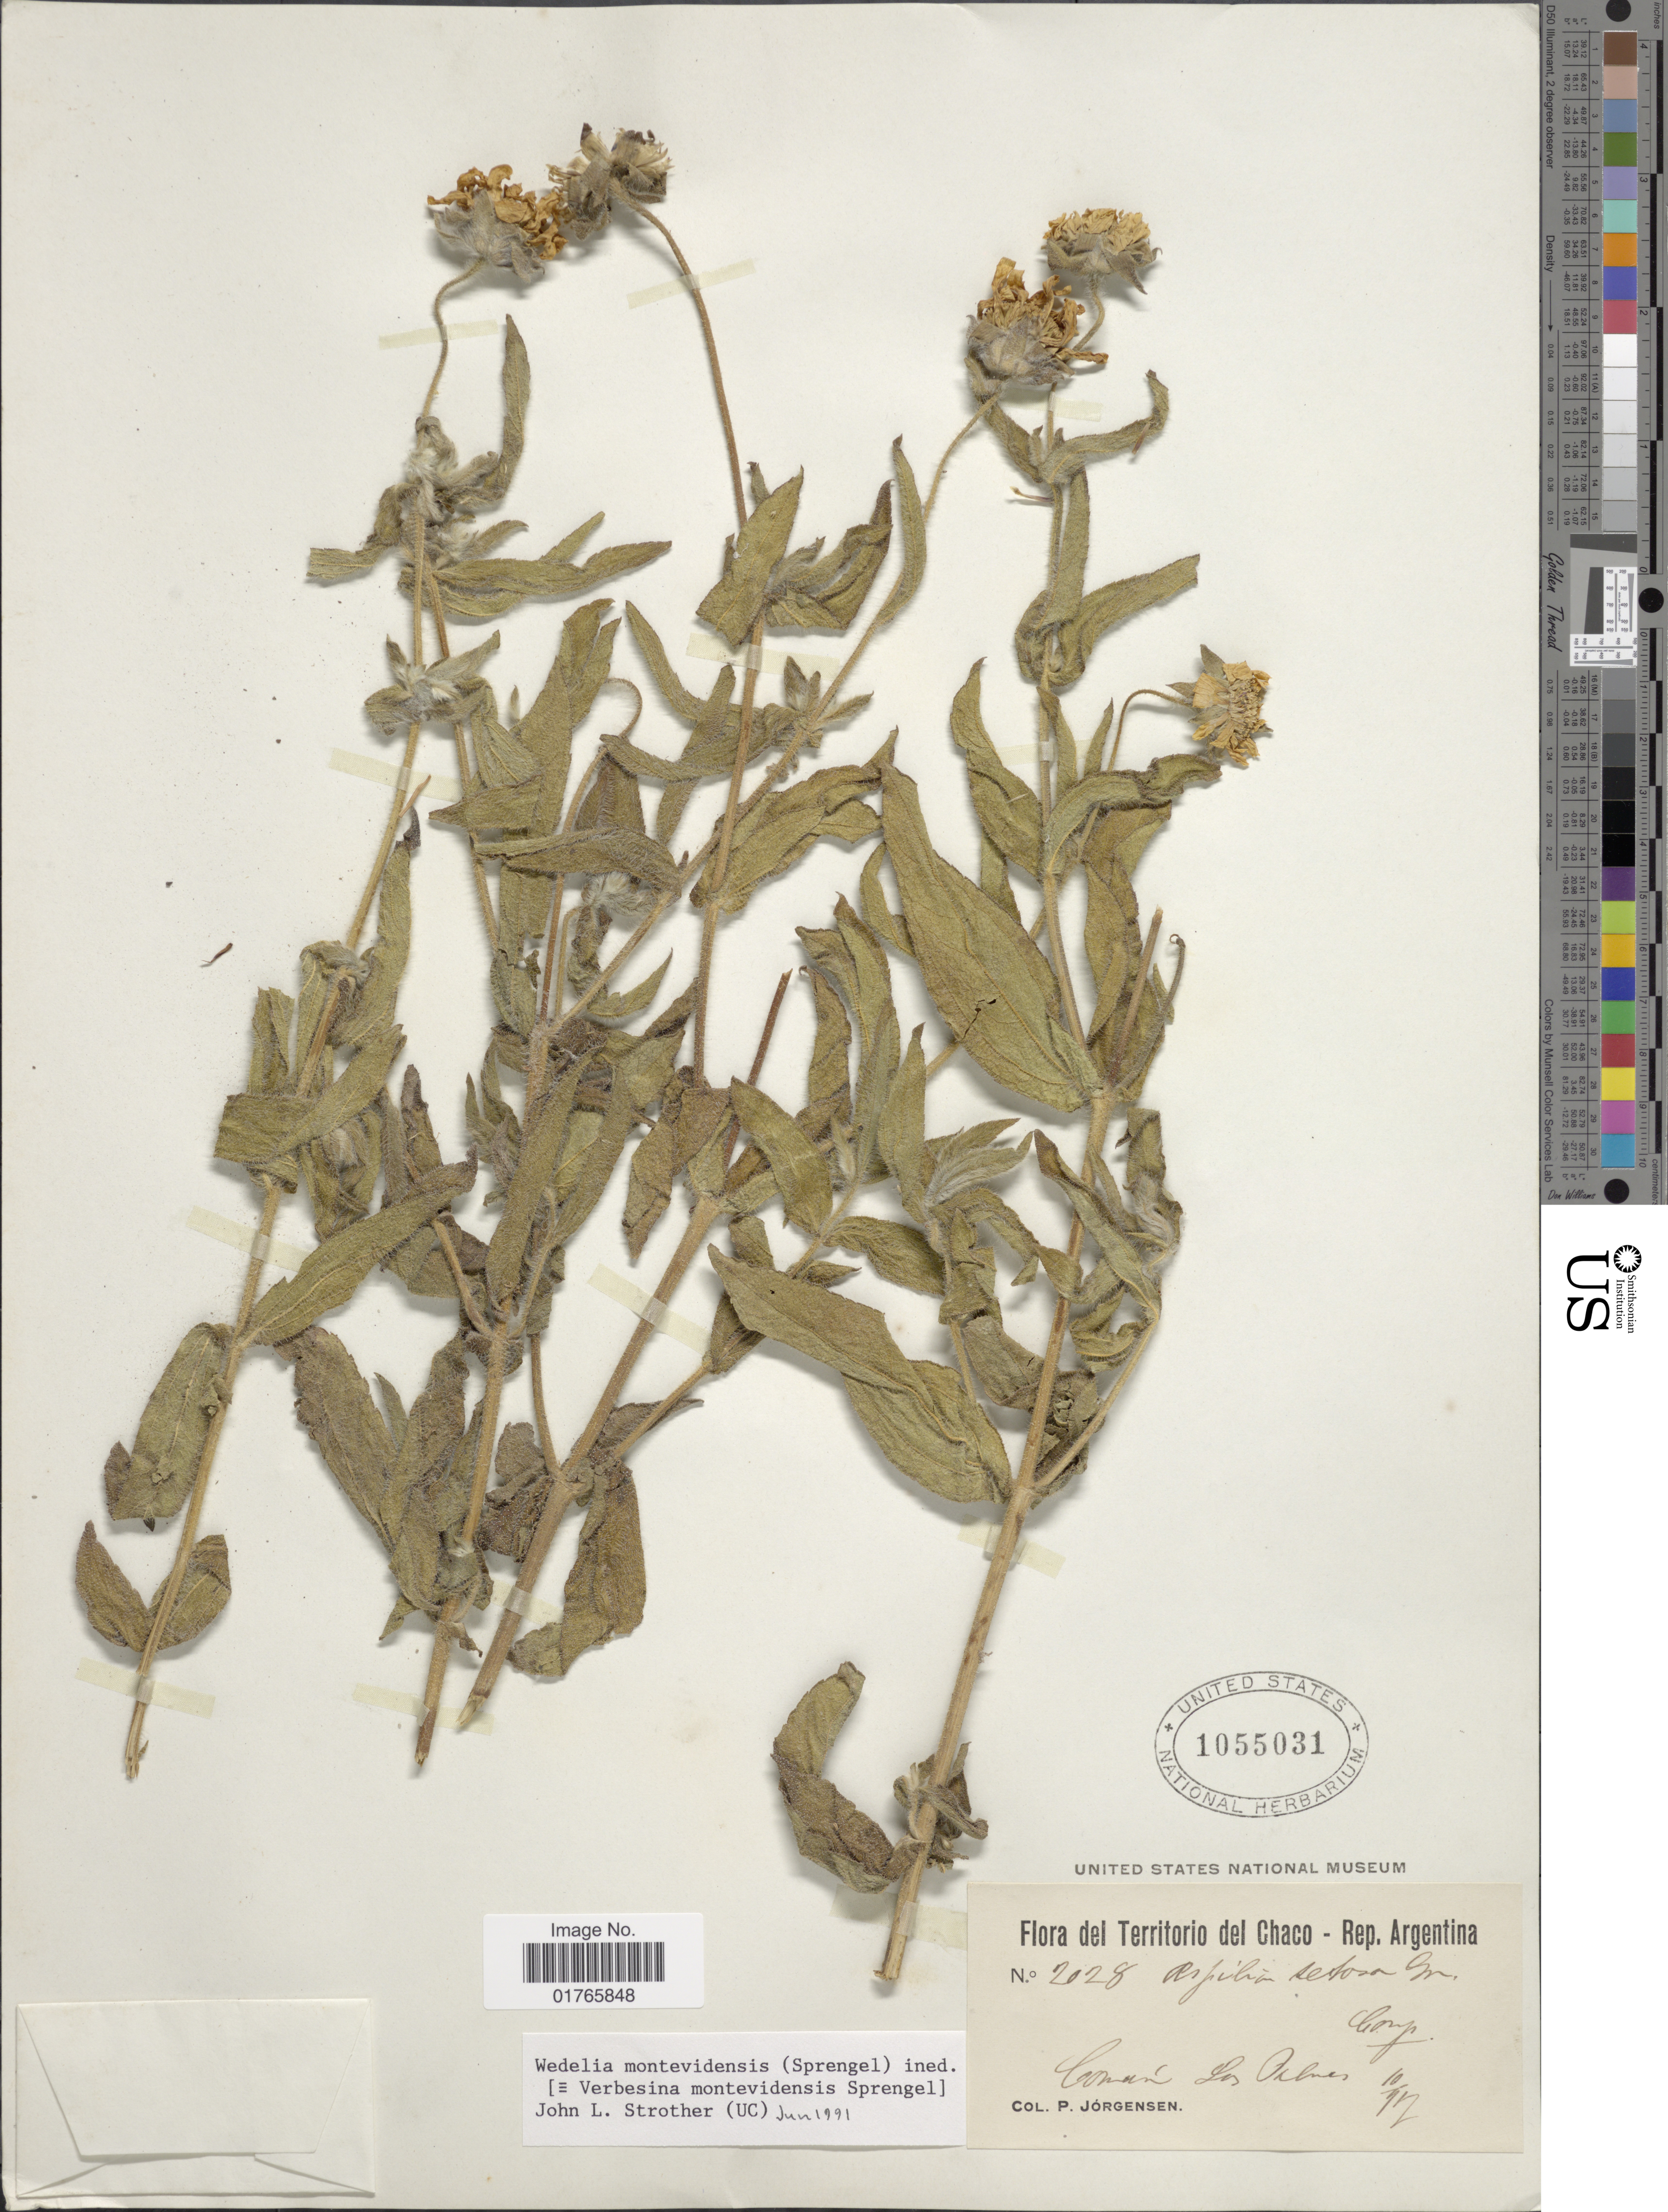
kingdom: Plantae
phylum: Tracheophyta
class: Magnoliopsida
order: Asterales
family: Asteraceae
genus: Aspilia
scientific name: Aspilia montividensis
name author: (Spreng.) Baker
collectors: P. Jörgensen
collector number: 2028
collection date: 1917-10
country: Argentina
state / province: Chaco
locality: Rep. Argentina, Los Oalnes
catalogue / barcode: US 1055031